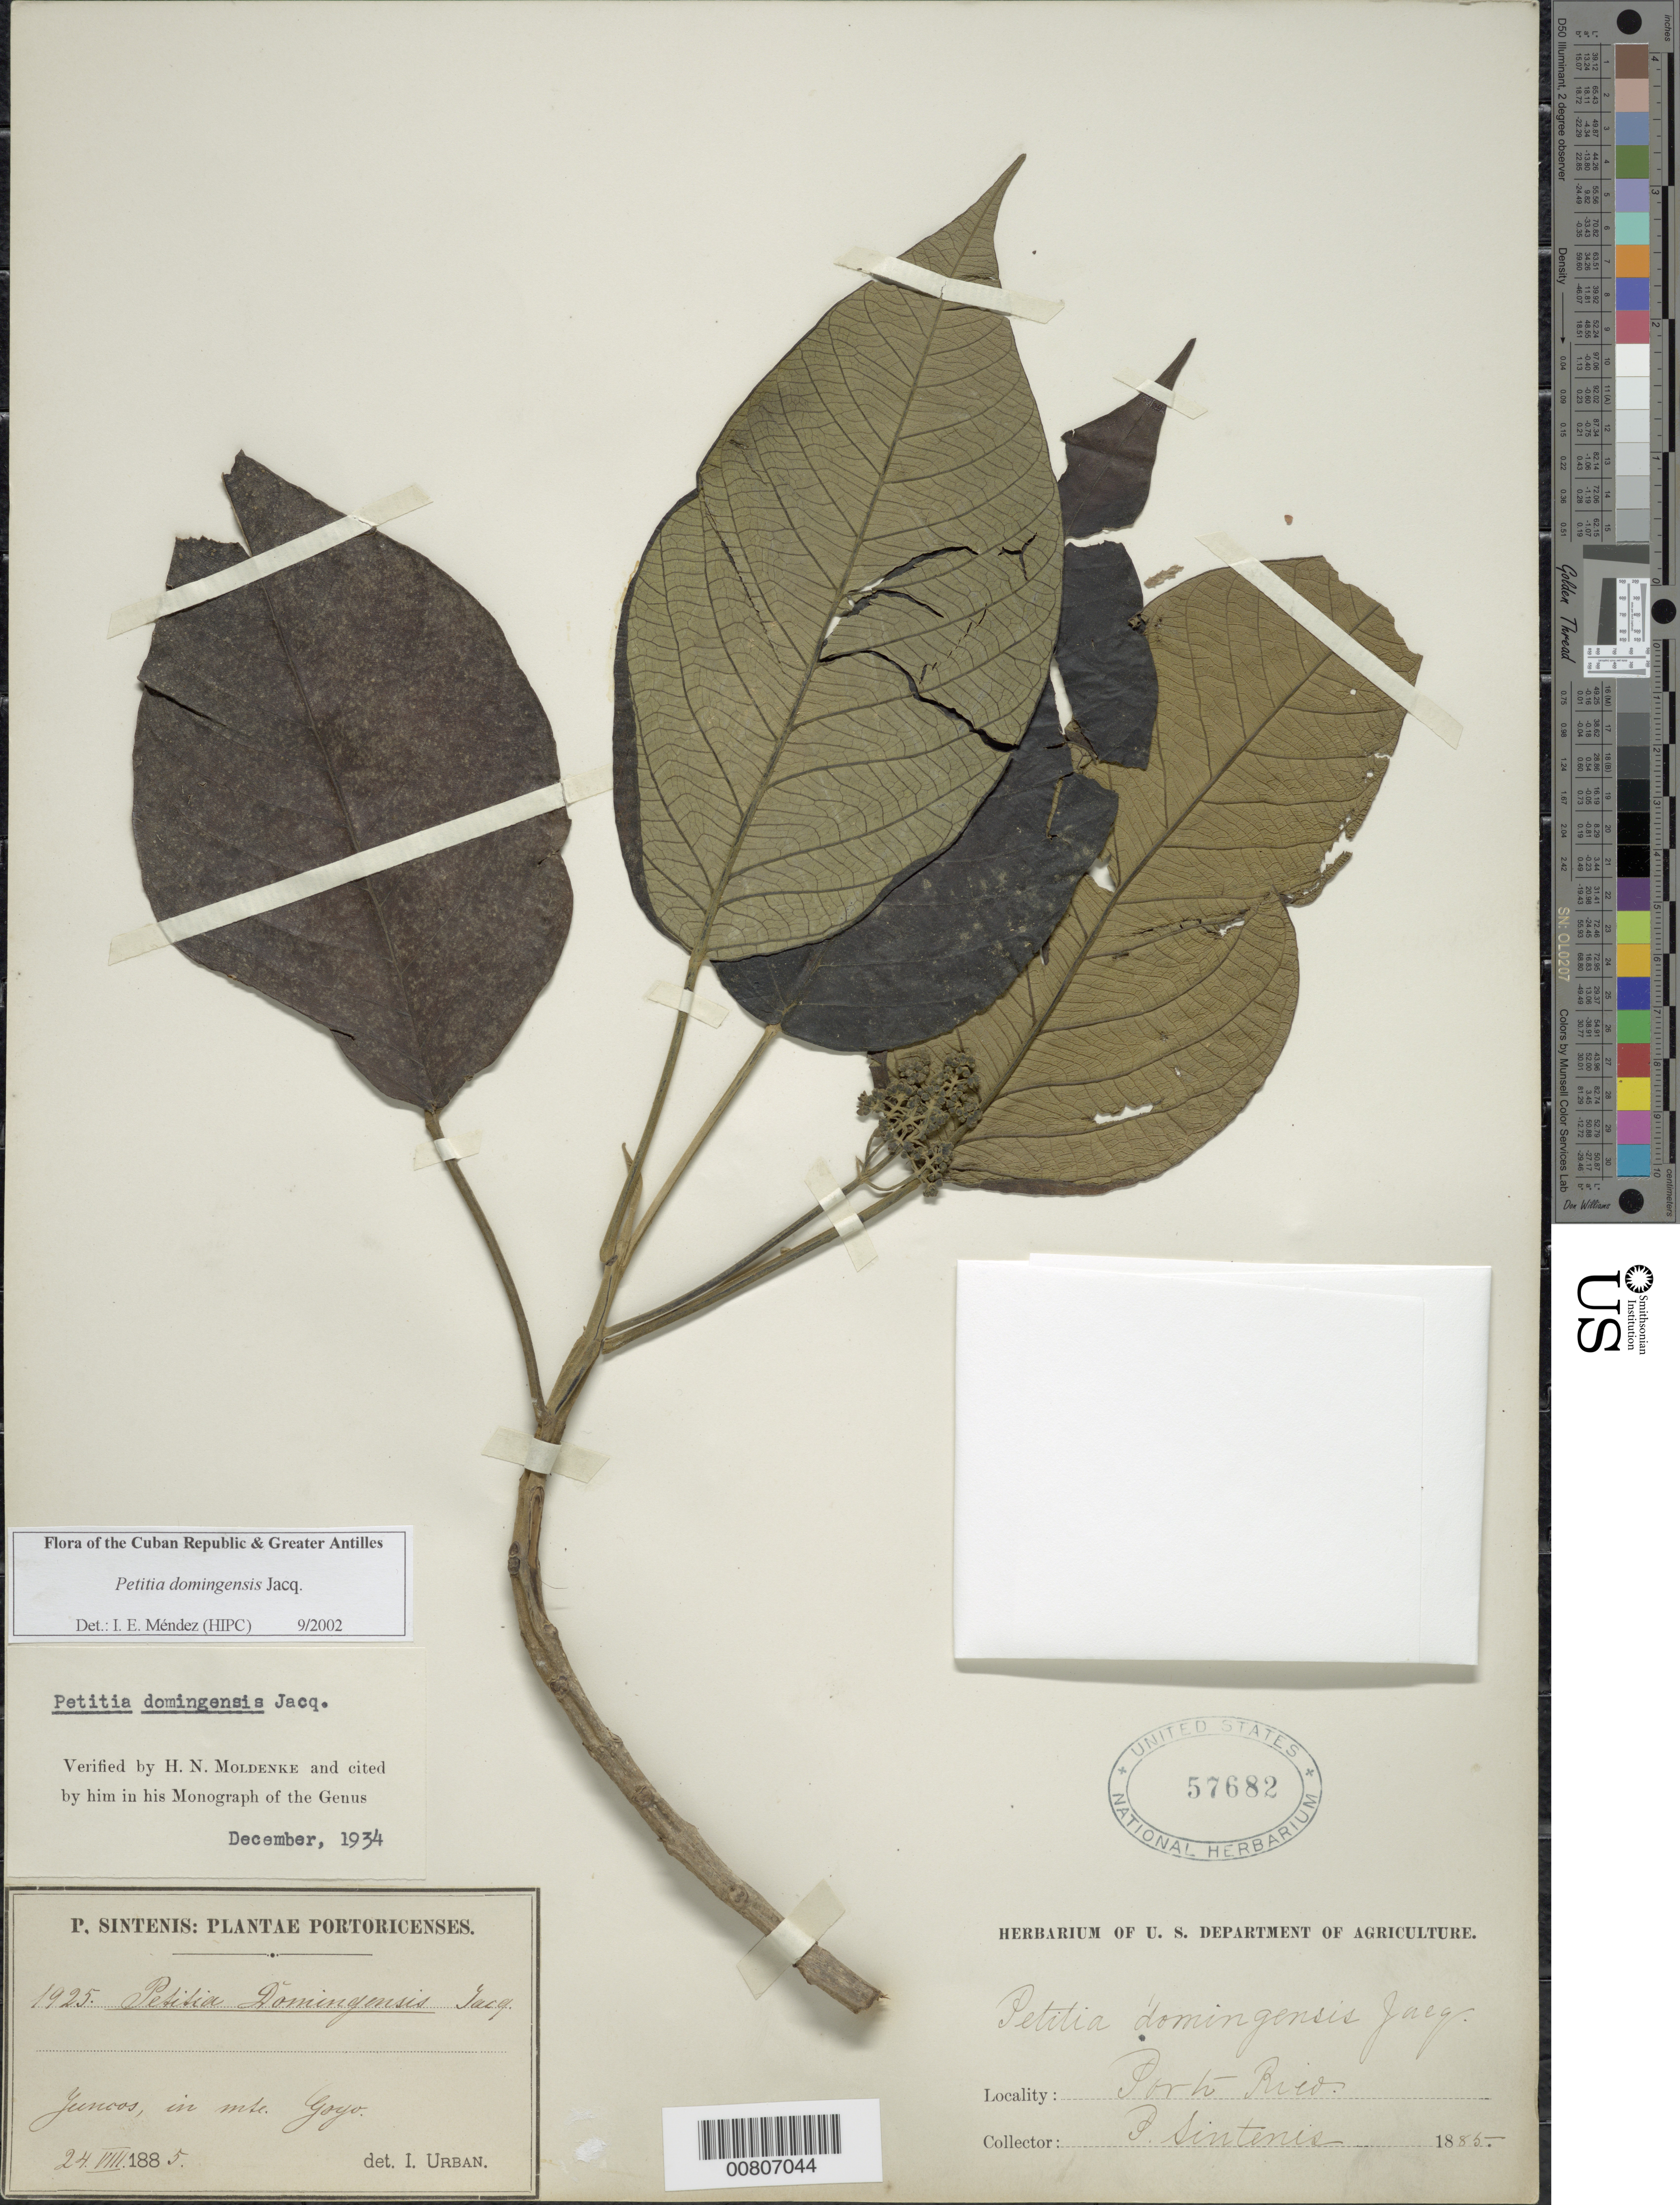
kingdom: Plantae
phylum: Tracheophyta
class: Magnoliopsida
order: Lamiales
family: Lamiaceae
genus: Petitia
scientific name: Petitia domingensis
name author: Jacq.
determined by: Méndez, Isidro E., (HIPC)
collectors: P. Sintenis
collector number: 1925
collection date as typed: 24 Aug 1885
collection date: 1885-08-24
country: Puerto Rico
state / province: Juncos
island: Puerto Rico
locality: Juncos, Mts. Goyo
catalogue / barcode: US 57682